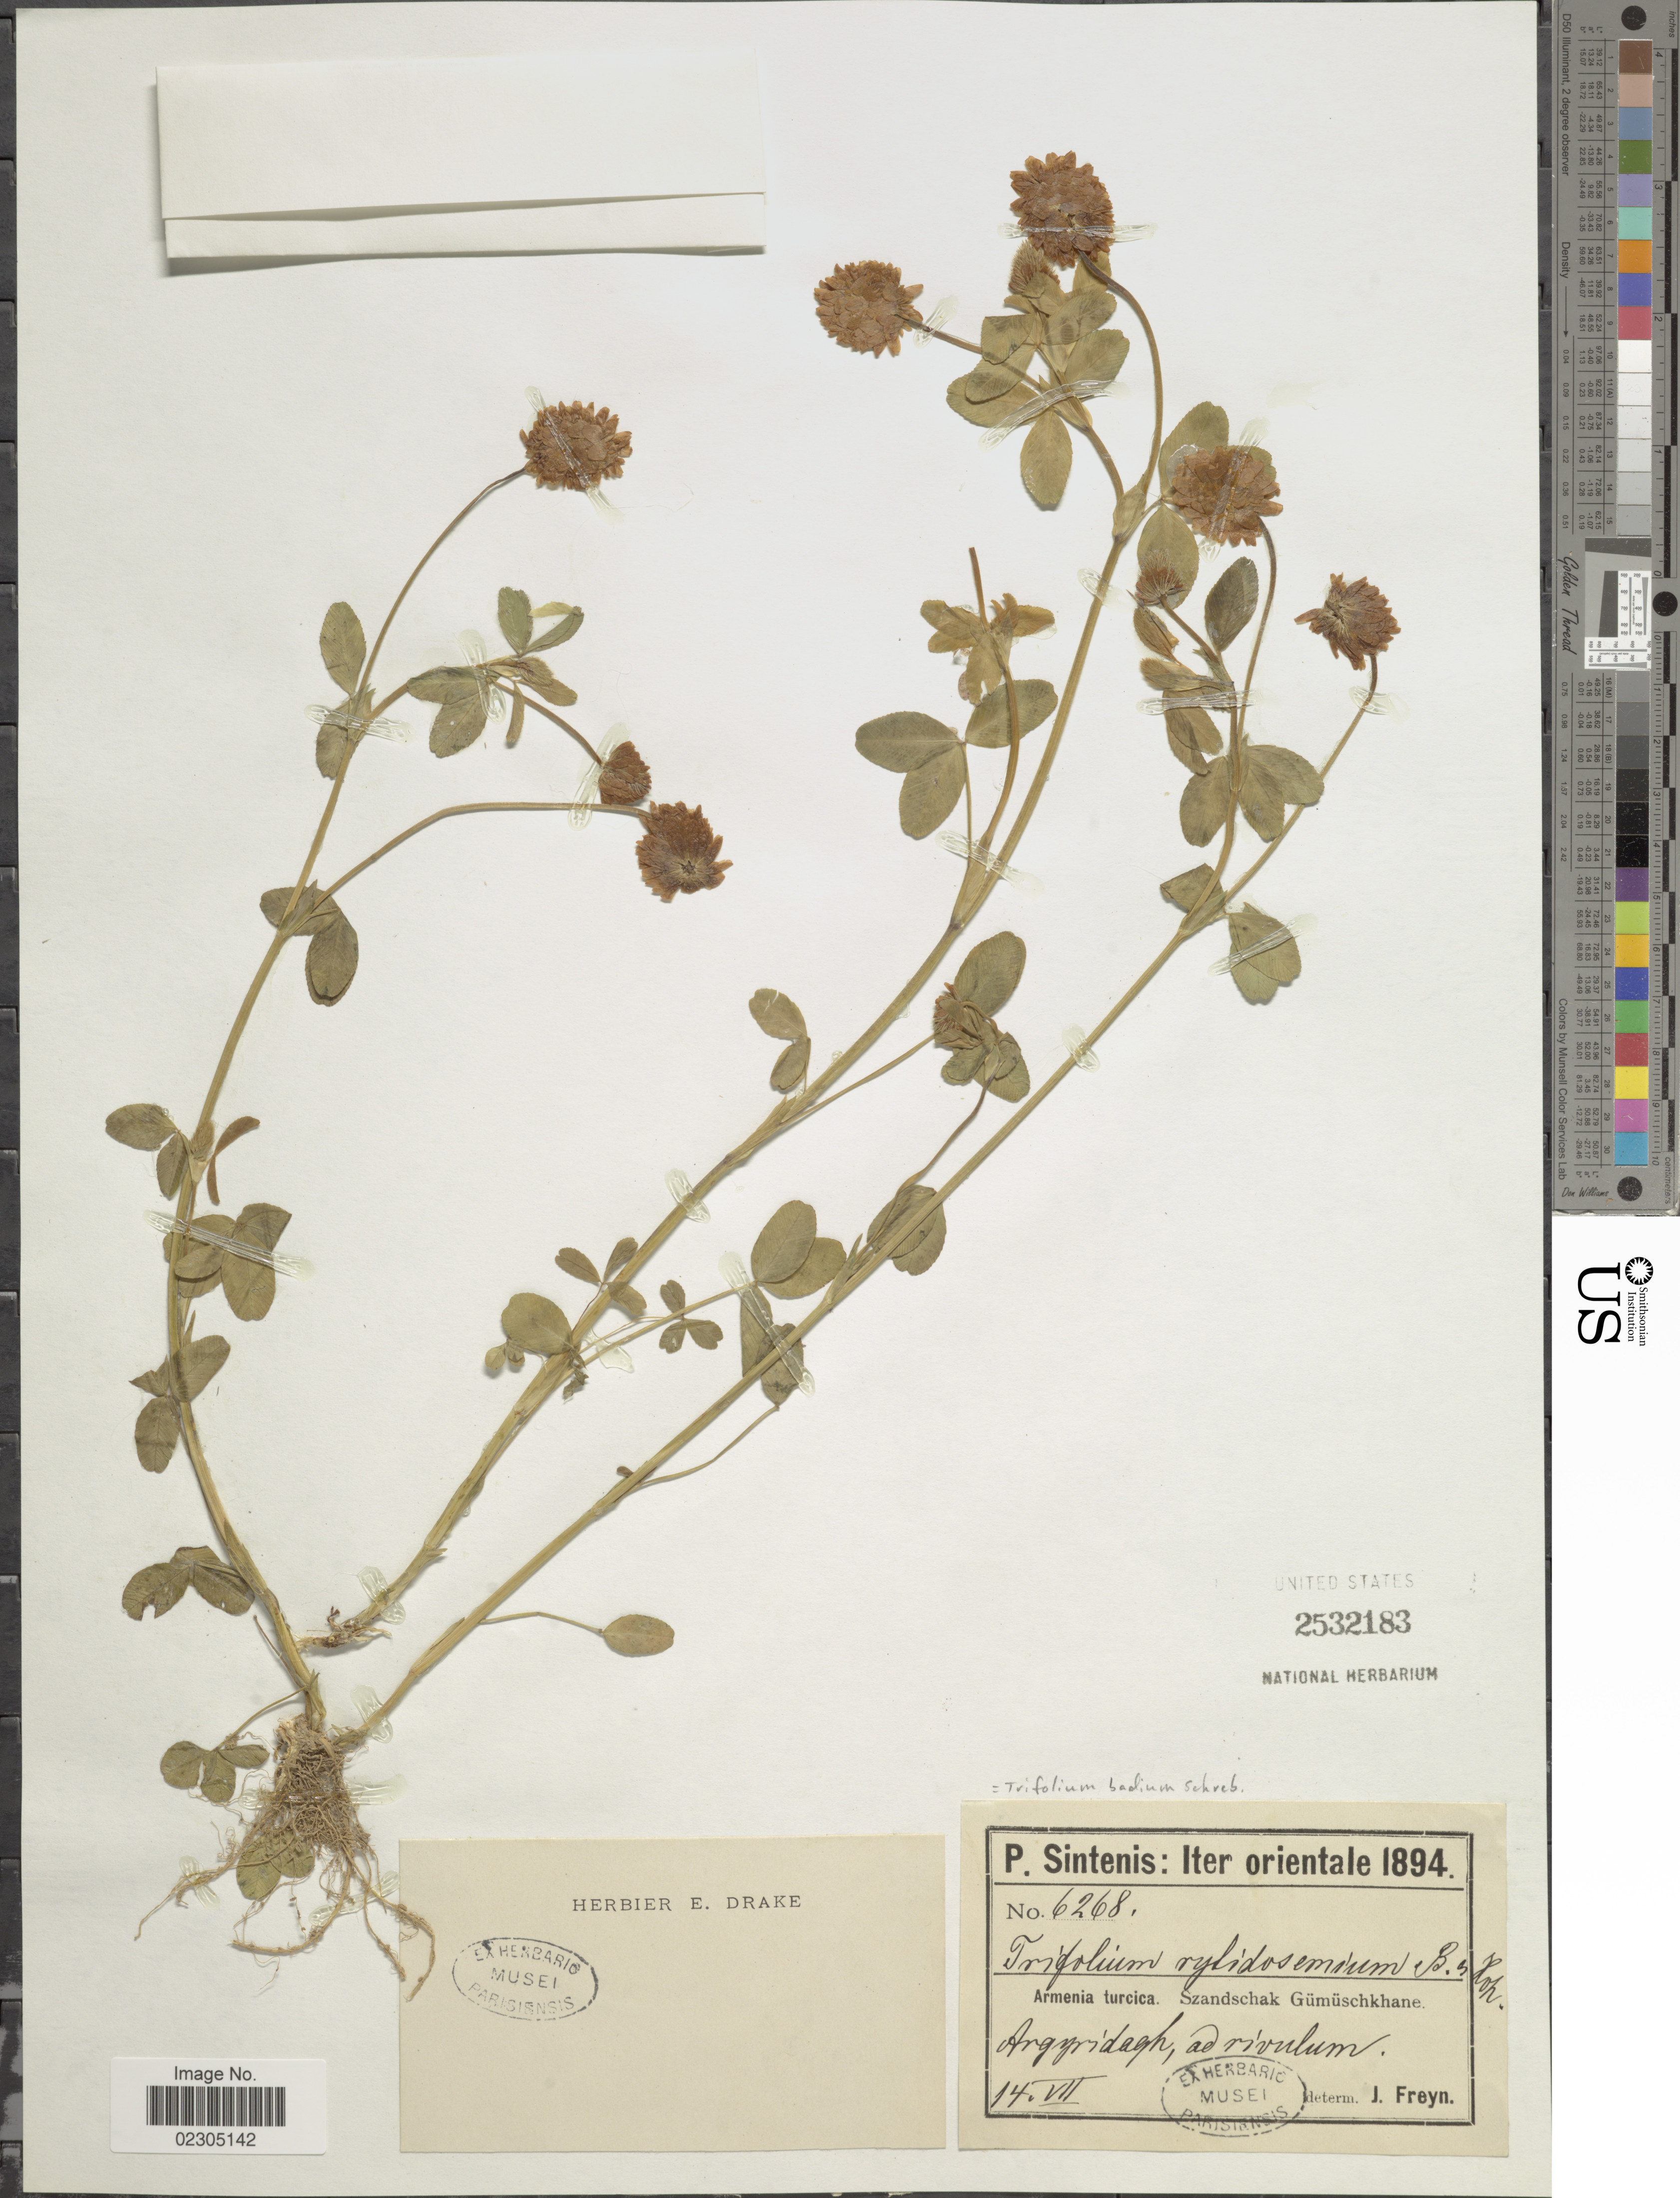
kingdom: Plantae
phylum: Tracheophyta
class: Magnoliopsida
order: Fabales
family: Fabaceae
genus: Trifolium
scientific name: Trifolium badium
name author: Schreb.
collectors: P. Sintenis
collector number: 6268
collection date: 1894-07-14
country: Armenia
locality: Orientale. Armenia turcica. Szandschak Gumuschkhane. Arggridagh, ad rivulum.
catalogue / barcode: US 2532183